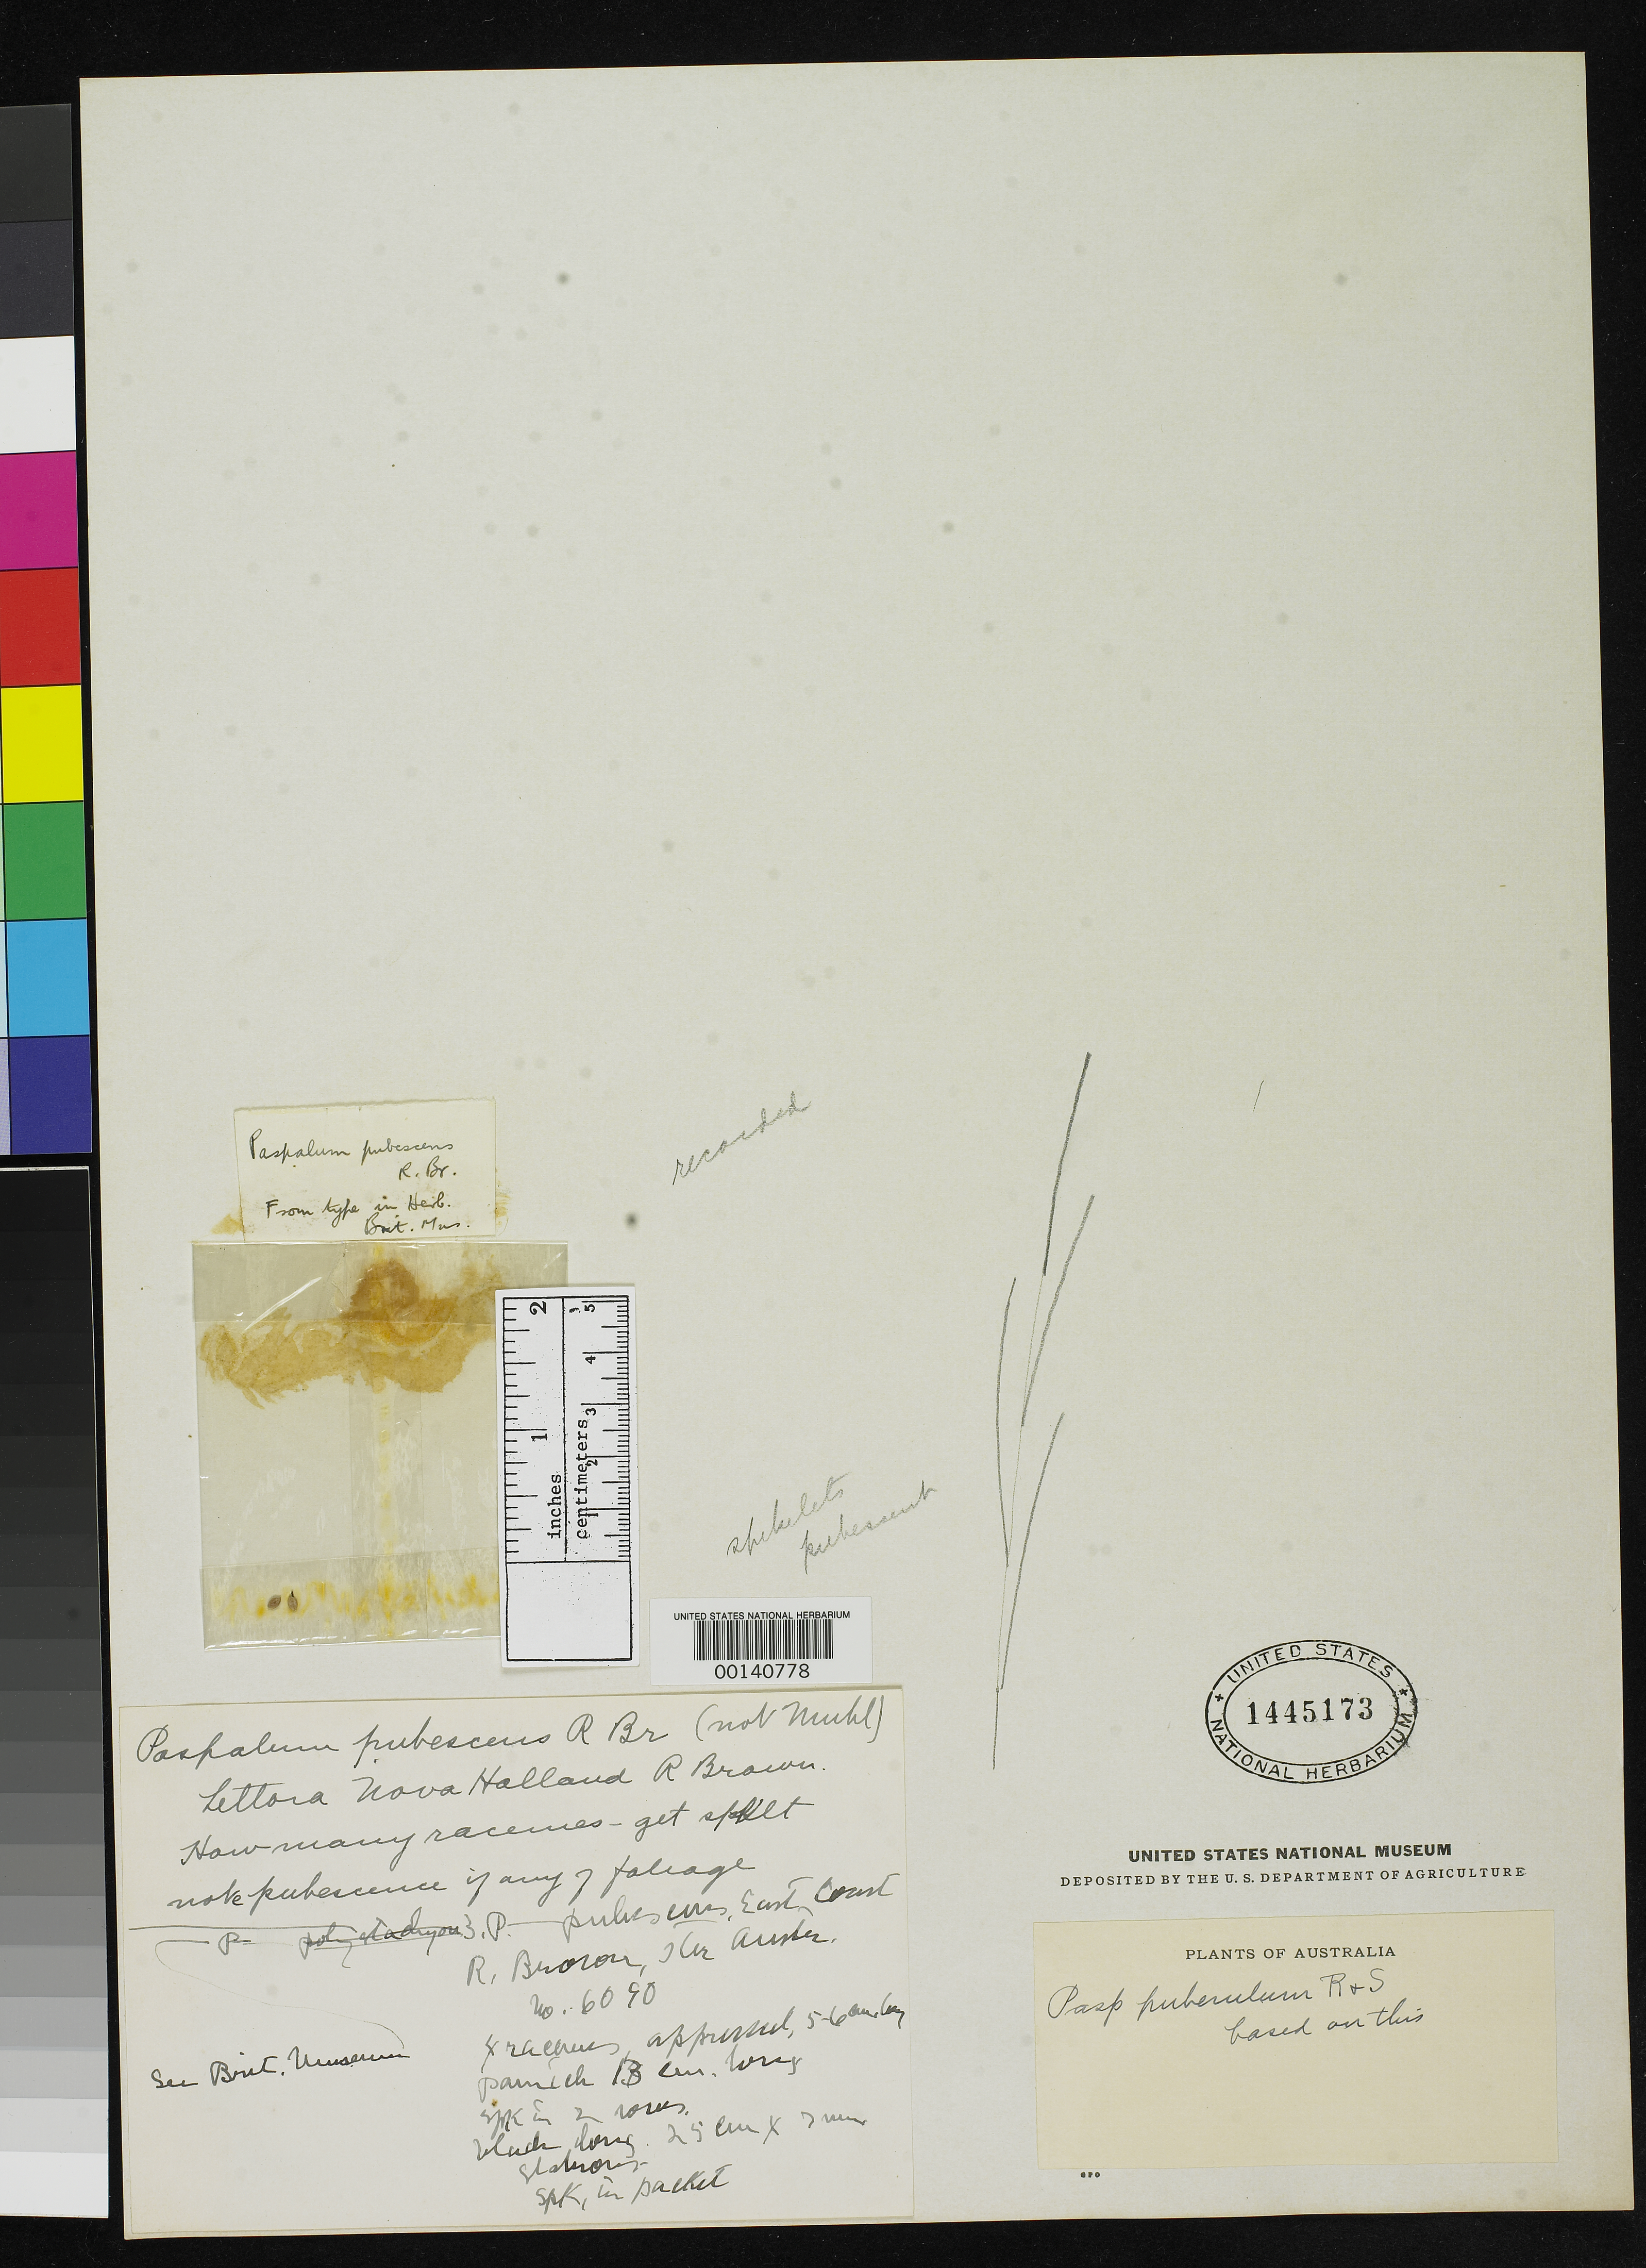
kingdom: Plantae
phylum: Tracheophyta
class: Liliopsida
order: Poales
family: Poaceae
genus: Paspalum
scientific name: Paspalum pubescens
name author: R. Br.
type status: Type Fragment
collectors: W. T. Aiton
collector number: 6090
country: Australia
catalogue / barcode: US 1445173